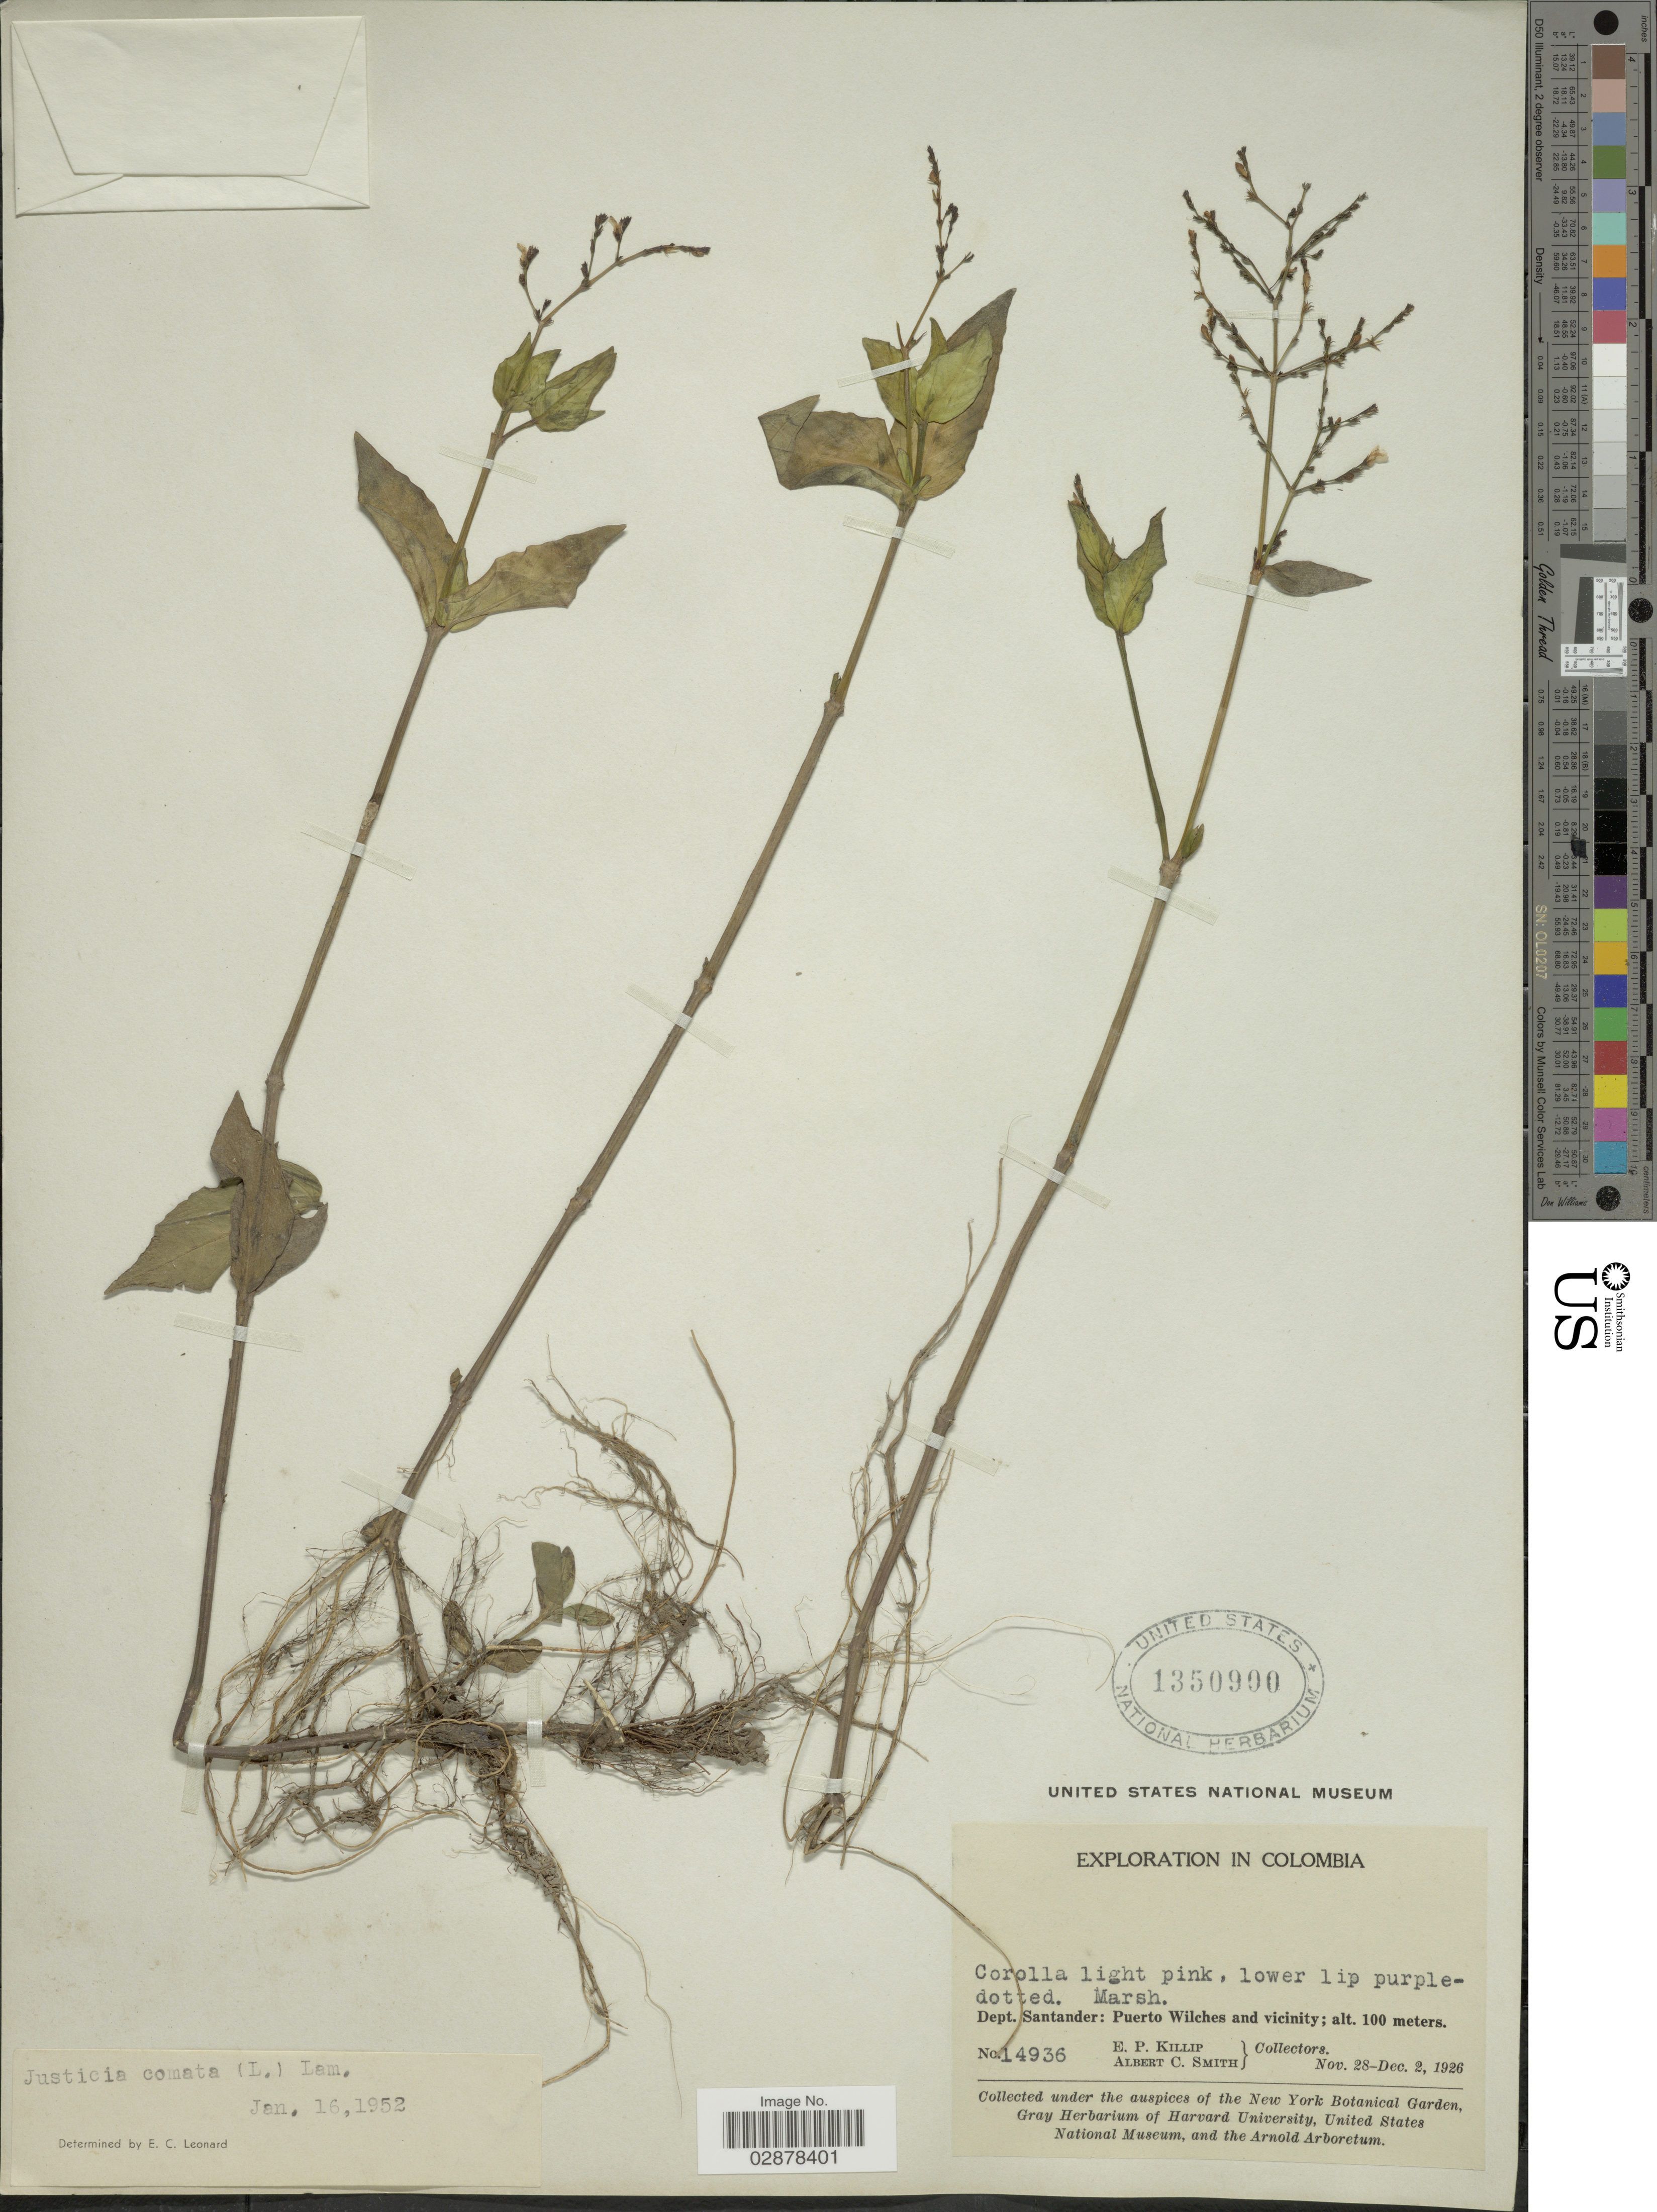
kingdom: Plantae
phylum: Tracheophyta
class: Magnoliopsida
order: Lamiales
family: Acanthaceae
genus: Justicia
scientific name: Justicia comata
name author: (L.) Lam.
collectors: E. P. Killip & A. C. Smith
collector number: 14936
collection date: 1926-11-28/1926-12-02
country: Colombia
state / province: Santander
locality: Dept. Santander: Puerto Wilches and vicinity.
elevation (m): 100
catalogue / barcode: US 1350900